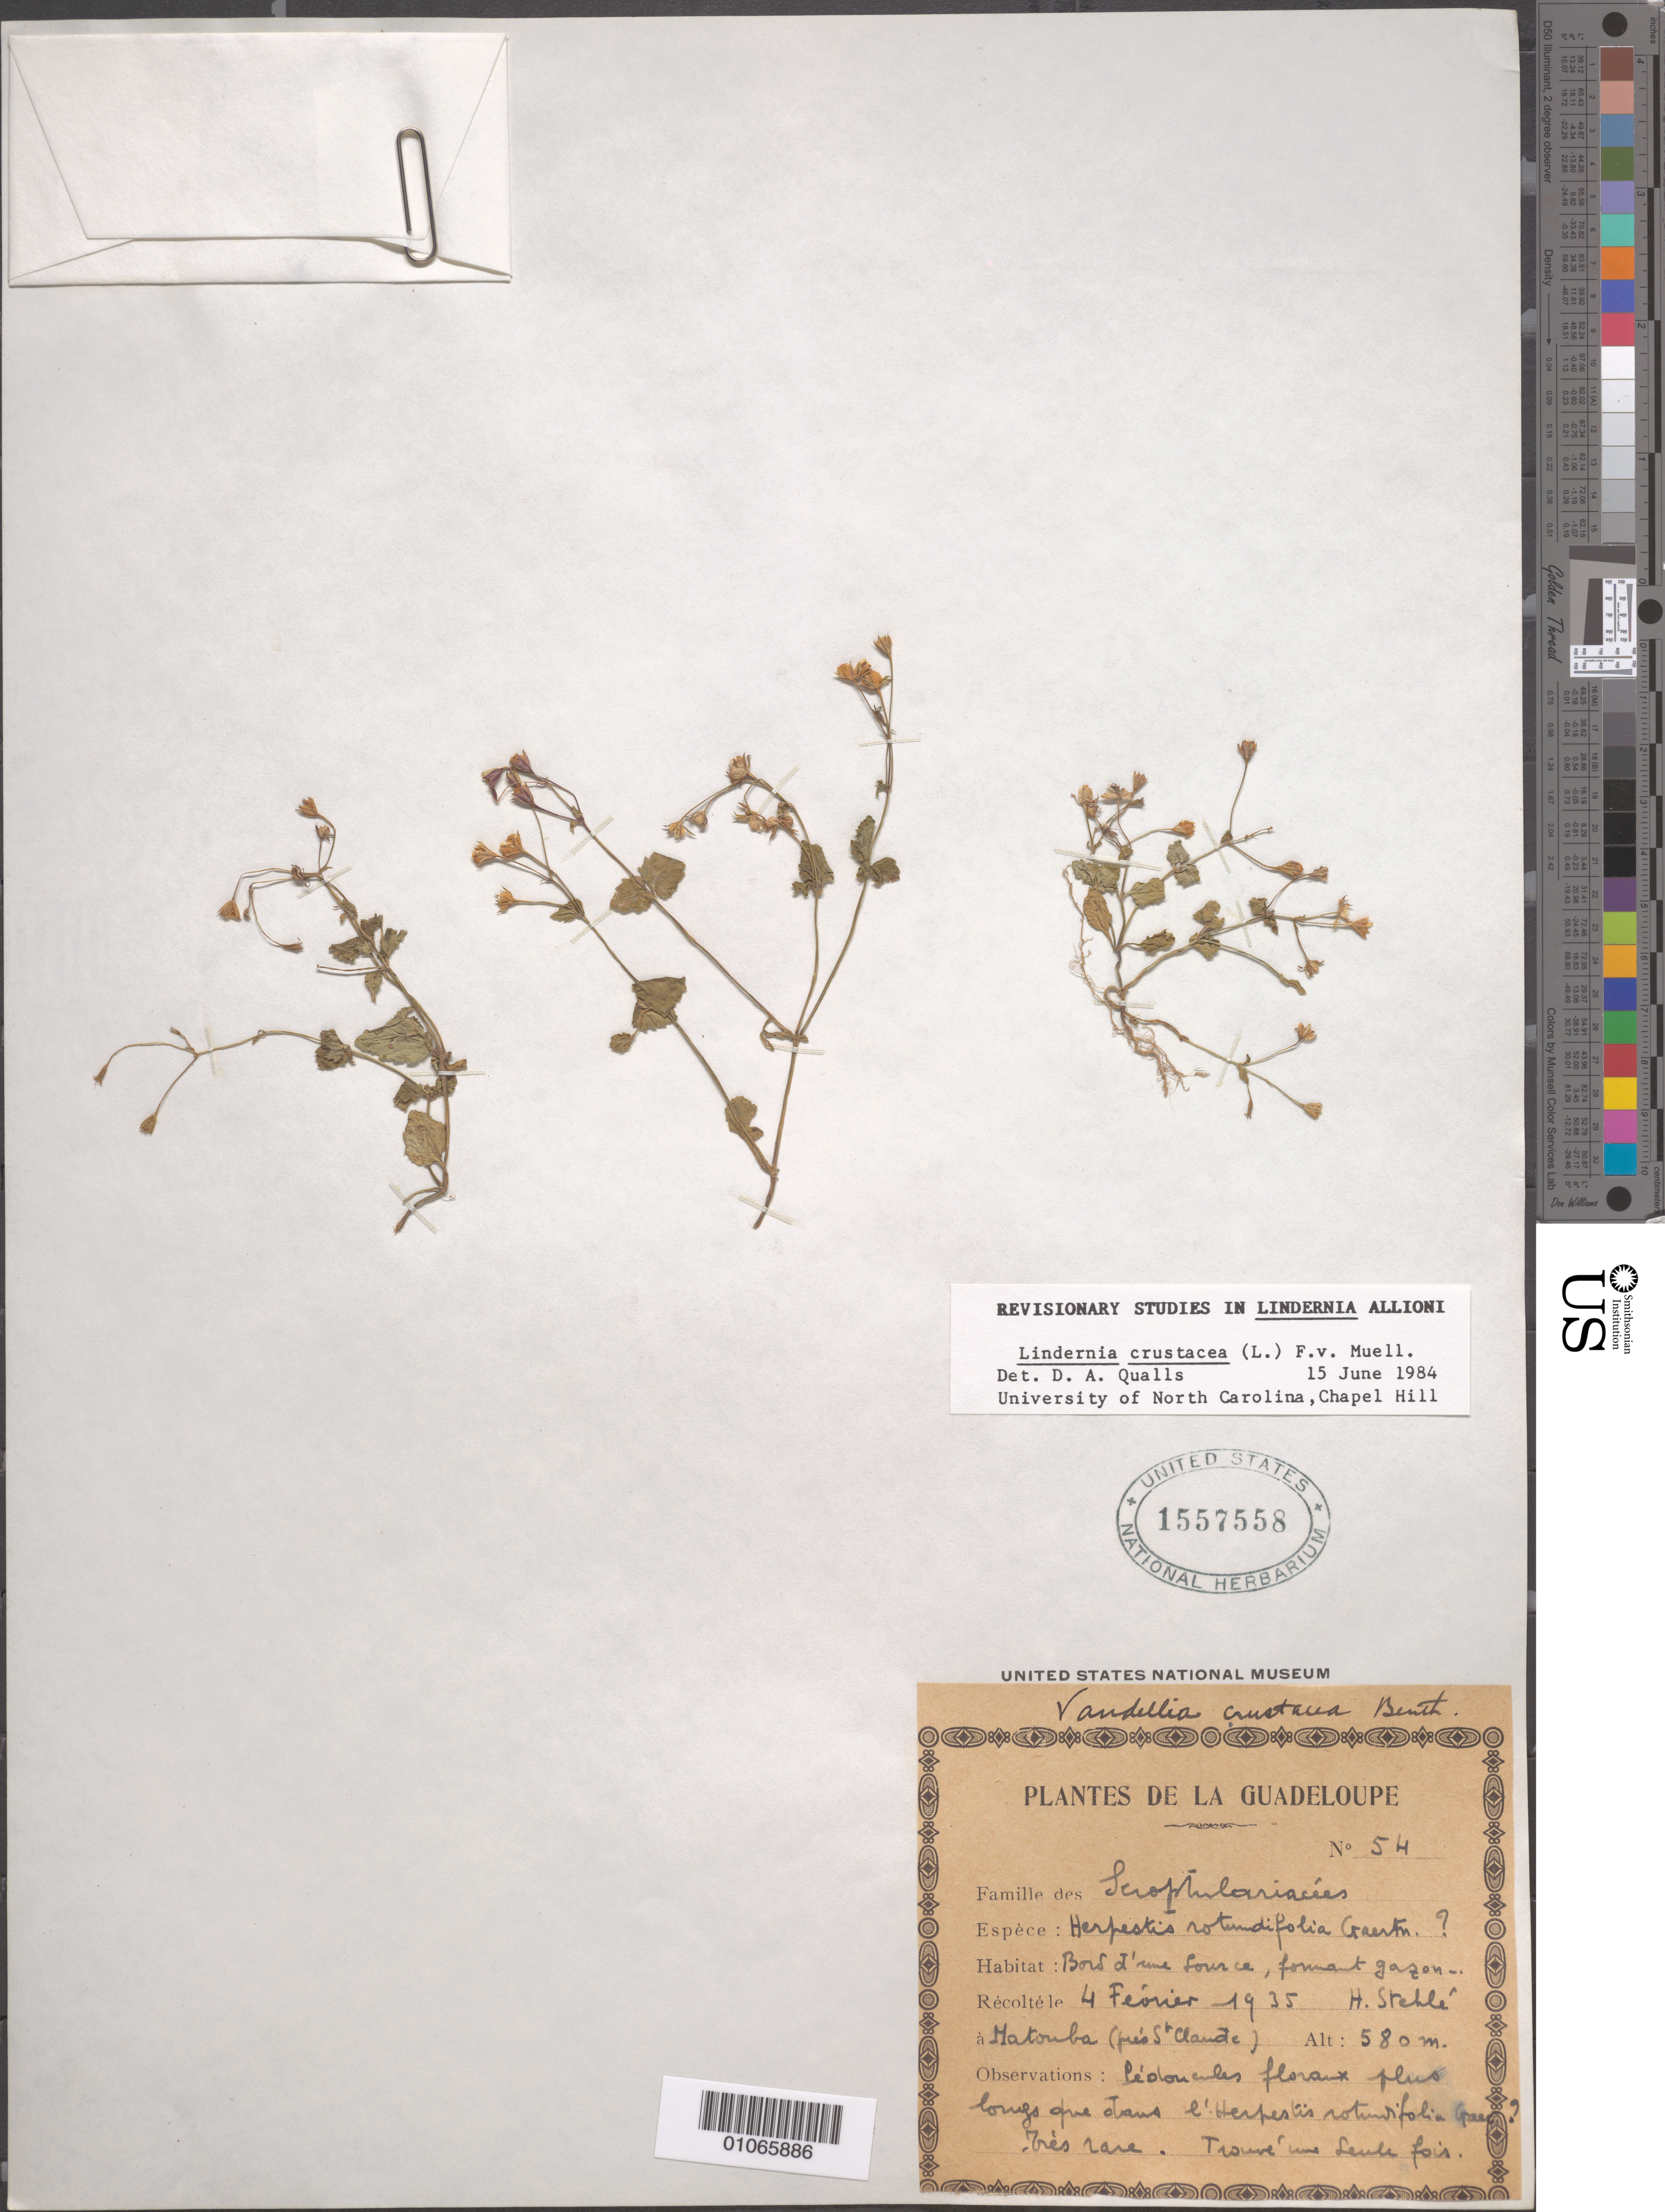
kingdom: Plantae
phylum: Tracheophyta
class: Magnoliopsida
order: Lamiales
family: Linderniaceae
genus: Lindernia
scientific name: Lindernia crustacea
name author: (L.) F. Muell.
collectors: H. Stehlé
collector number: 54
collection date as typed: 04 Feb 1935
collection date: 1935-02-04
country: Guadeloupe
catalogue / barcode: US 1557558